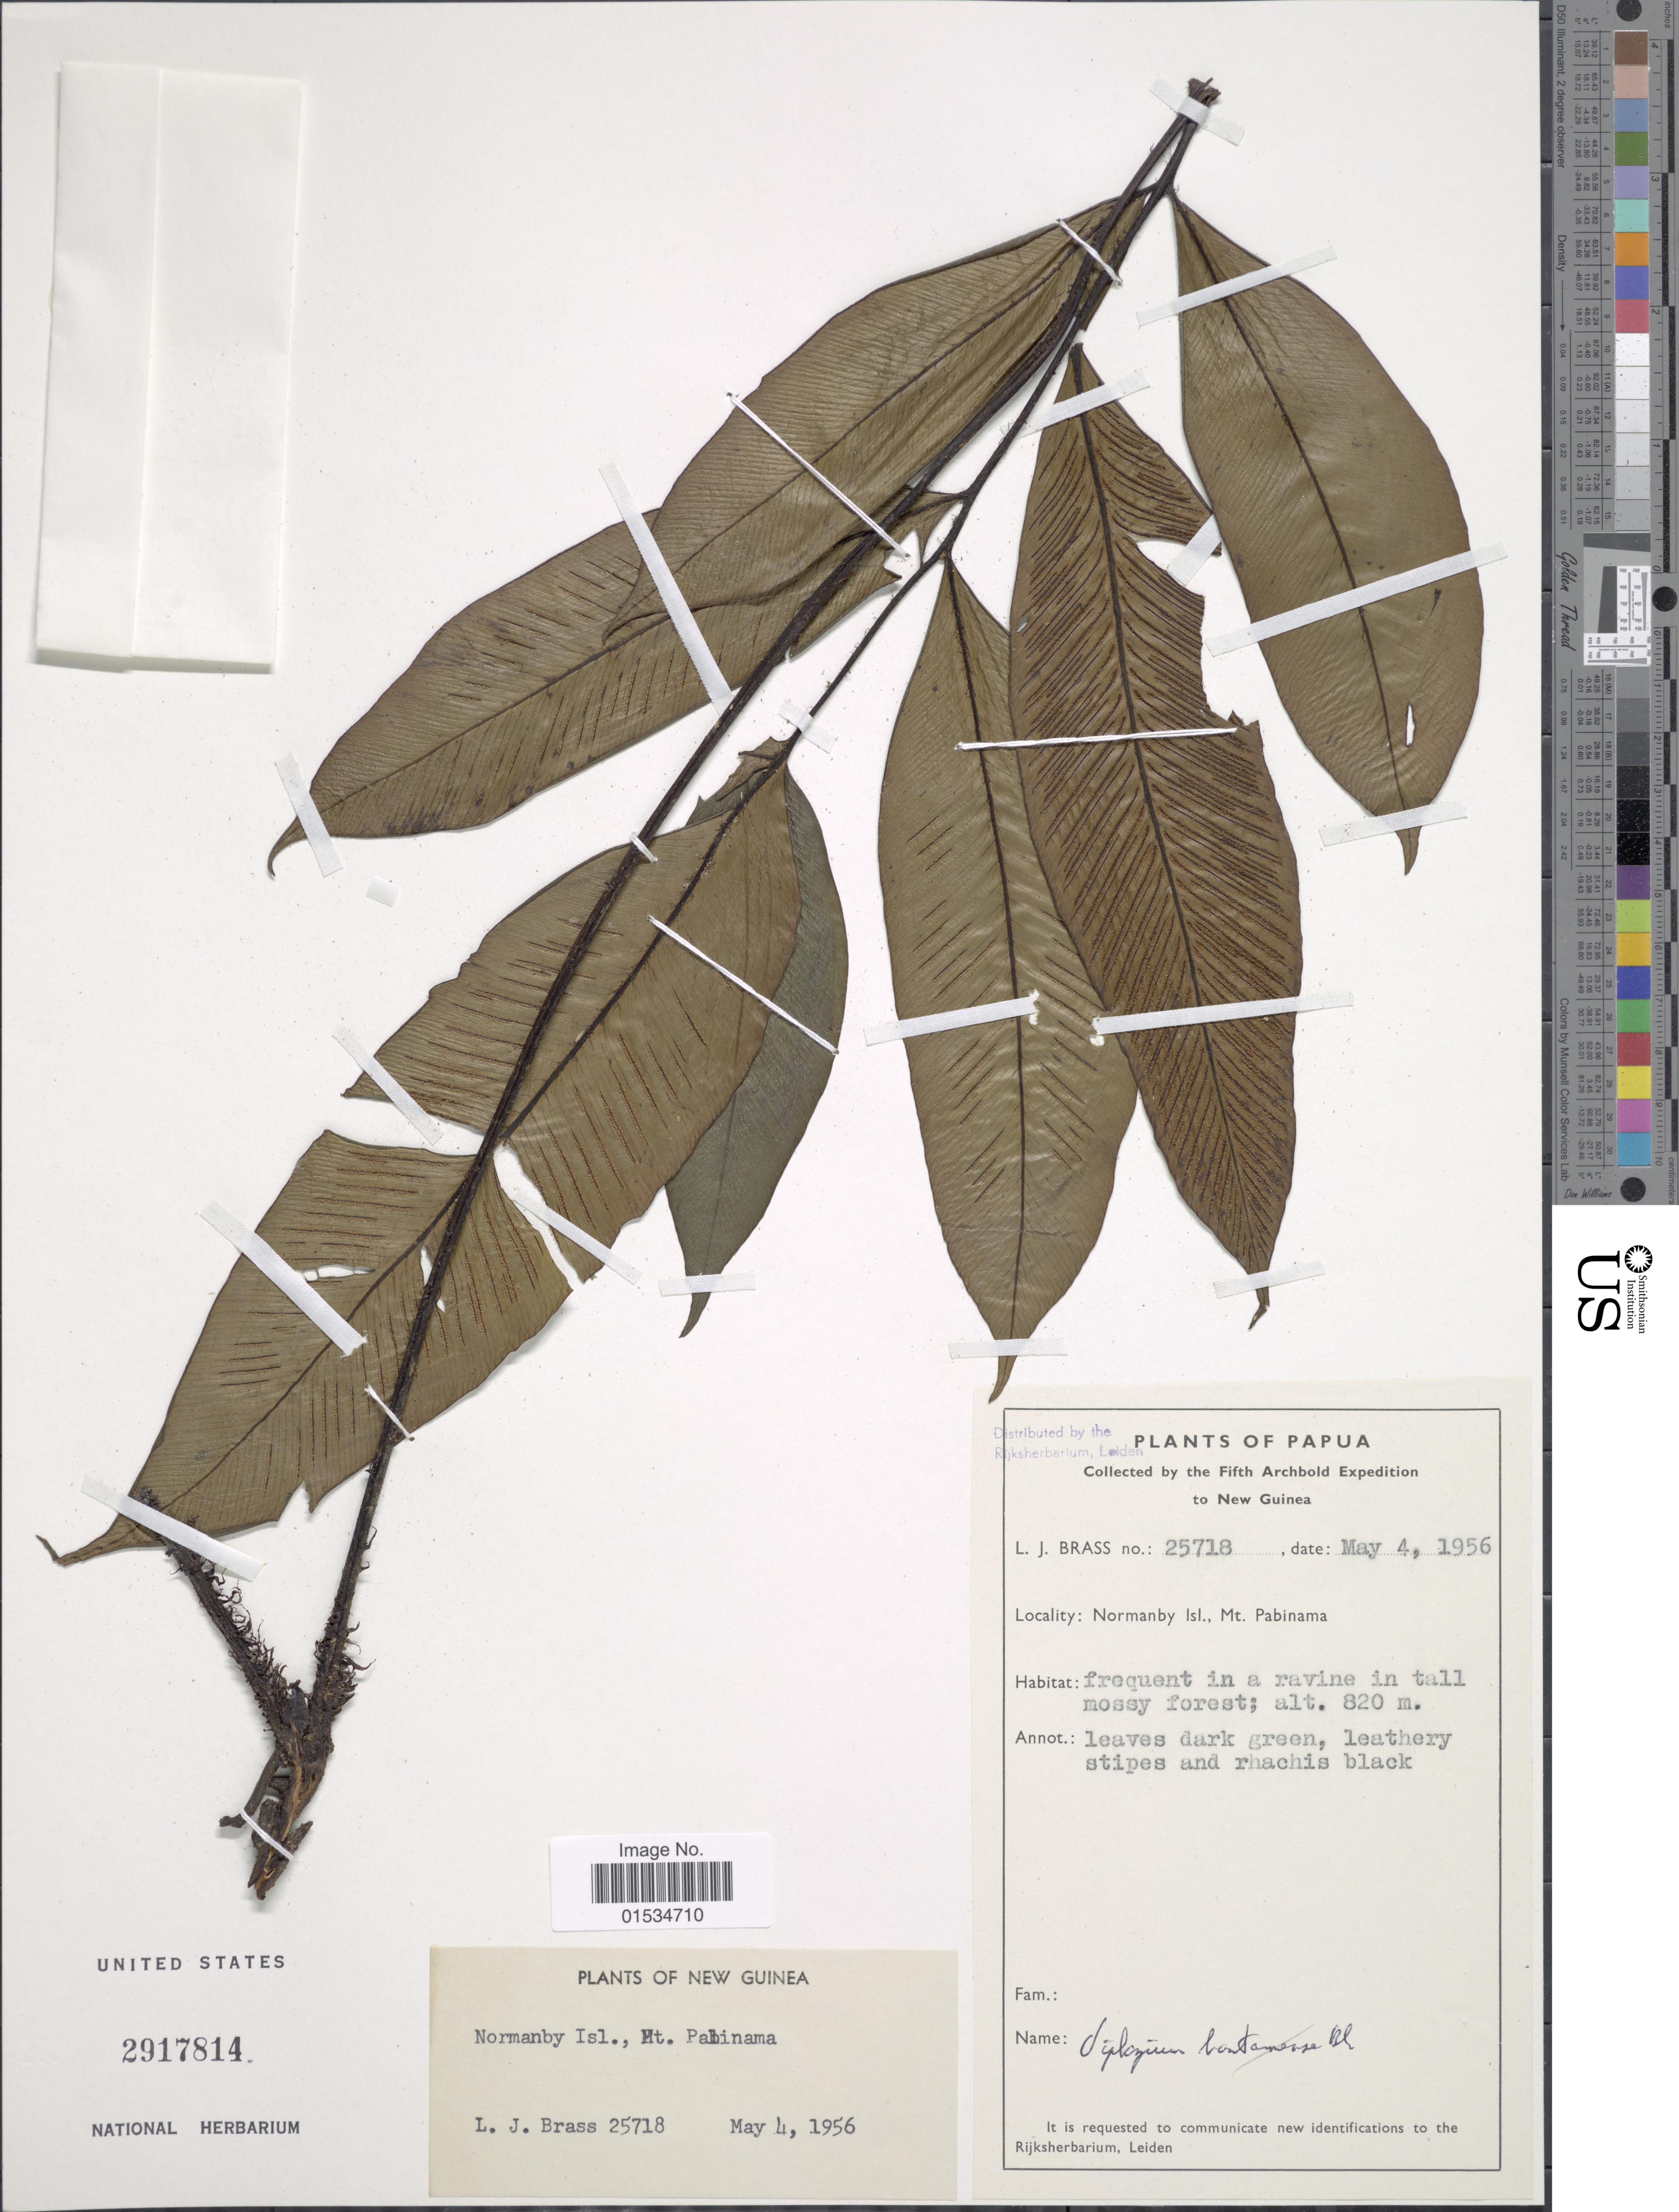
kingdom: Plantae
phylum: Tracheophyta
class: Polypodiopsida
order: Polypodiales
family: Athyriaceae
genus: Diplazium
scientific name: Diplazium cumingii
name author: (C. Presl) C. Chr.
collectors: L. J. Brass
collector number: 25718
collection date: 1956-05-04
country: Papua New Guinea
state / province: Milne Bay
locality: Normanby Isl., Mt. Pabinama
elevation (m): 820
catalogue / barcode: US 2917814